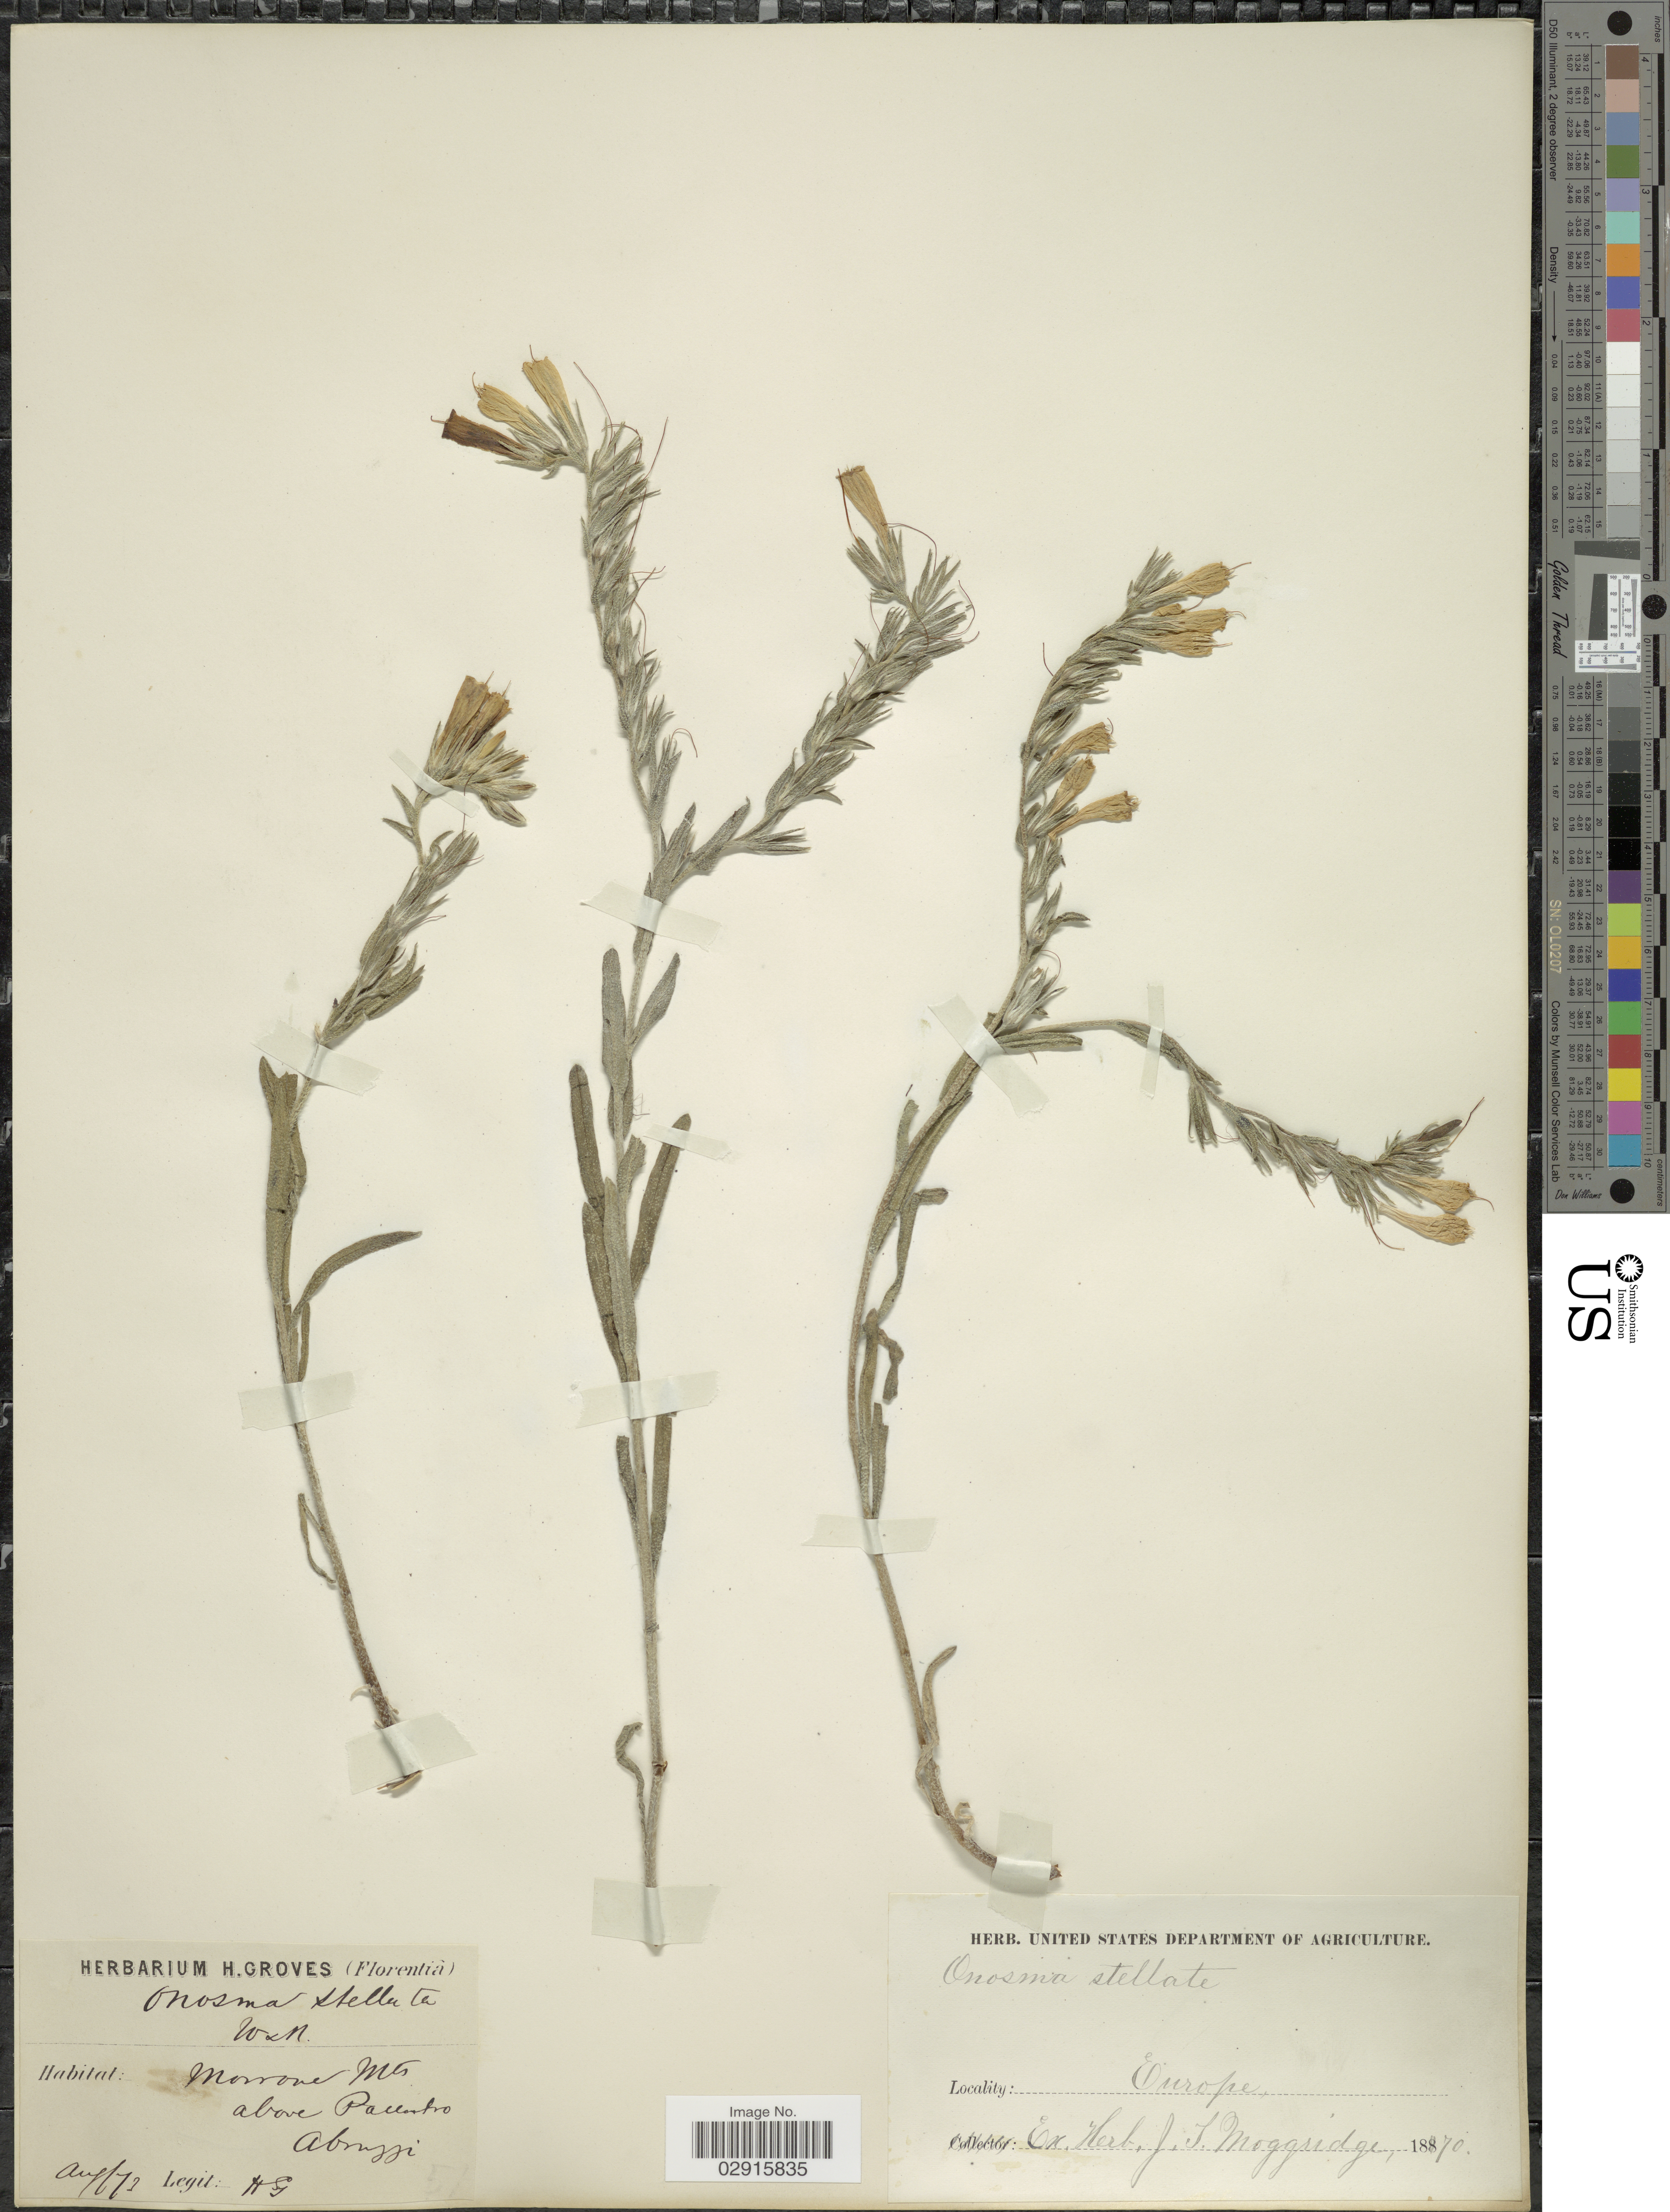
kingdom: Plantae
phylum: Tracheophyta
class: Magnoliopsida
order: Boraginales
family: Boraginaceae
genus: Onosma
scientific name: Onosma tridentina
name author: Wettst.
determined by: Strong, Mark T., (BOT), Smithsonian Institution - National Museum of Natural History (UNITED STATES)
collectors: H. Groves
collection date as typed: Transcribed d/m/y: /8/73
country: Italy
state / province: Abruzzo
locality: Morrone Mts above Pallentro [interpreted] Abruzzi.